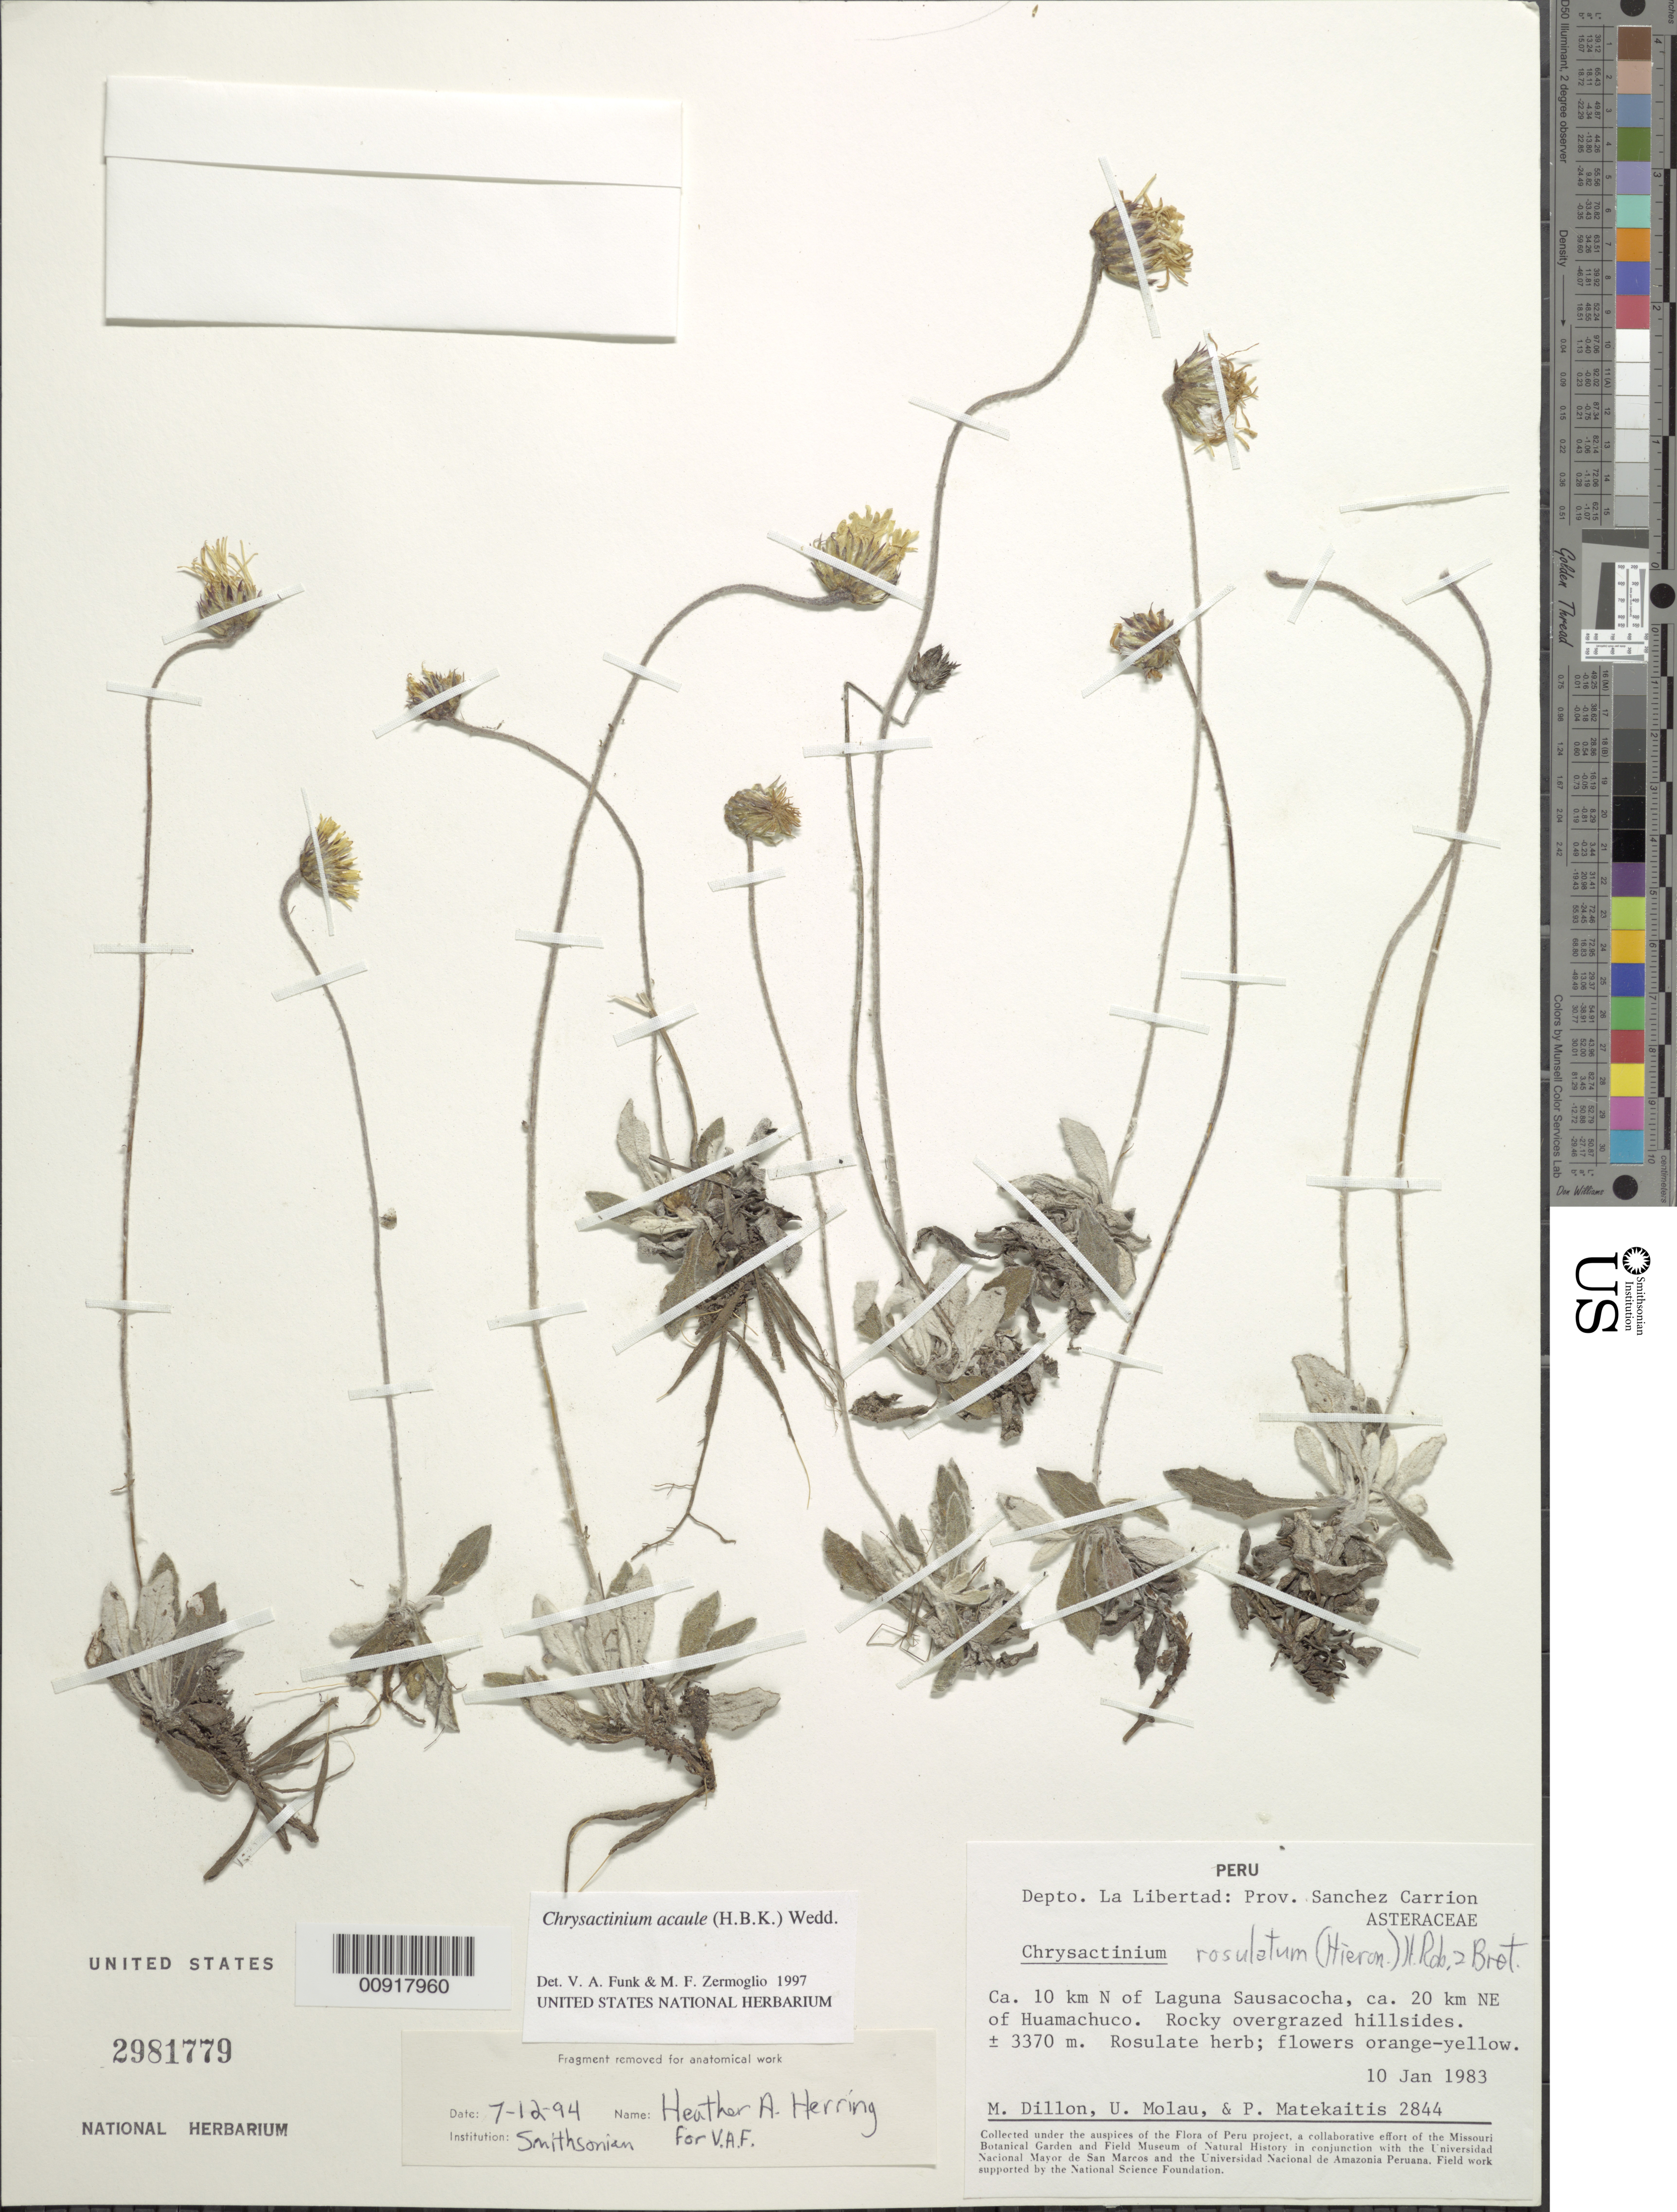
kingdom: Plantae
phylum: Tracheophyta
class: Magnoliopsida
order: Asterales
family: Asteraceae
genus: Chrysactinium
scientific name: Chrysactinium acaule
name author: (Kunth) Wedd.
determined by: Funk, V. A.; Zermoglio, M. F.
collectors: M. O. Dillon, U. Molau & P. Matekaitis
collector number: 2844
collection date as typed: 10 January 1983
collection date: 1983-01-10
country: Peru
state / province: La Libertad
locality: Sanchez-Carrion prov: ca. 10 km N of Laguna Sausacocha, ca. 20 km NE of Huamachuco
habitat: Rocky overgrazed hillsides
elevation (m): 33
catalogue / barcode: US 2981779